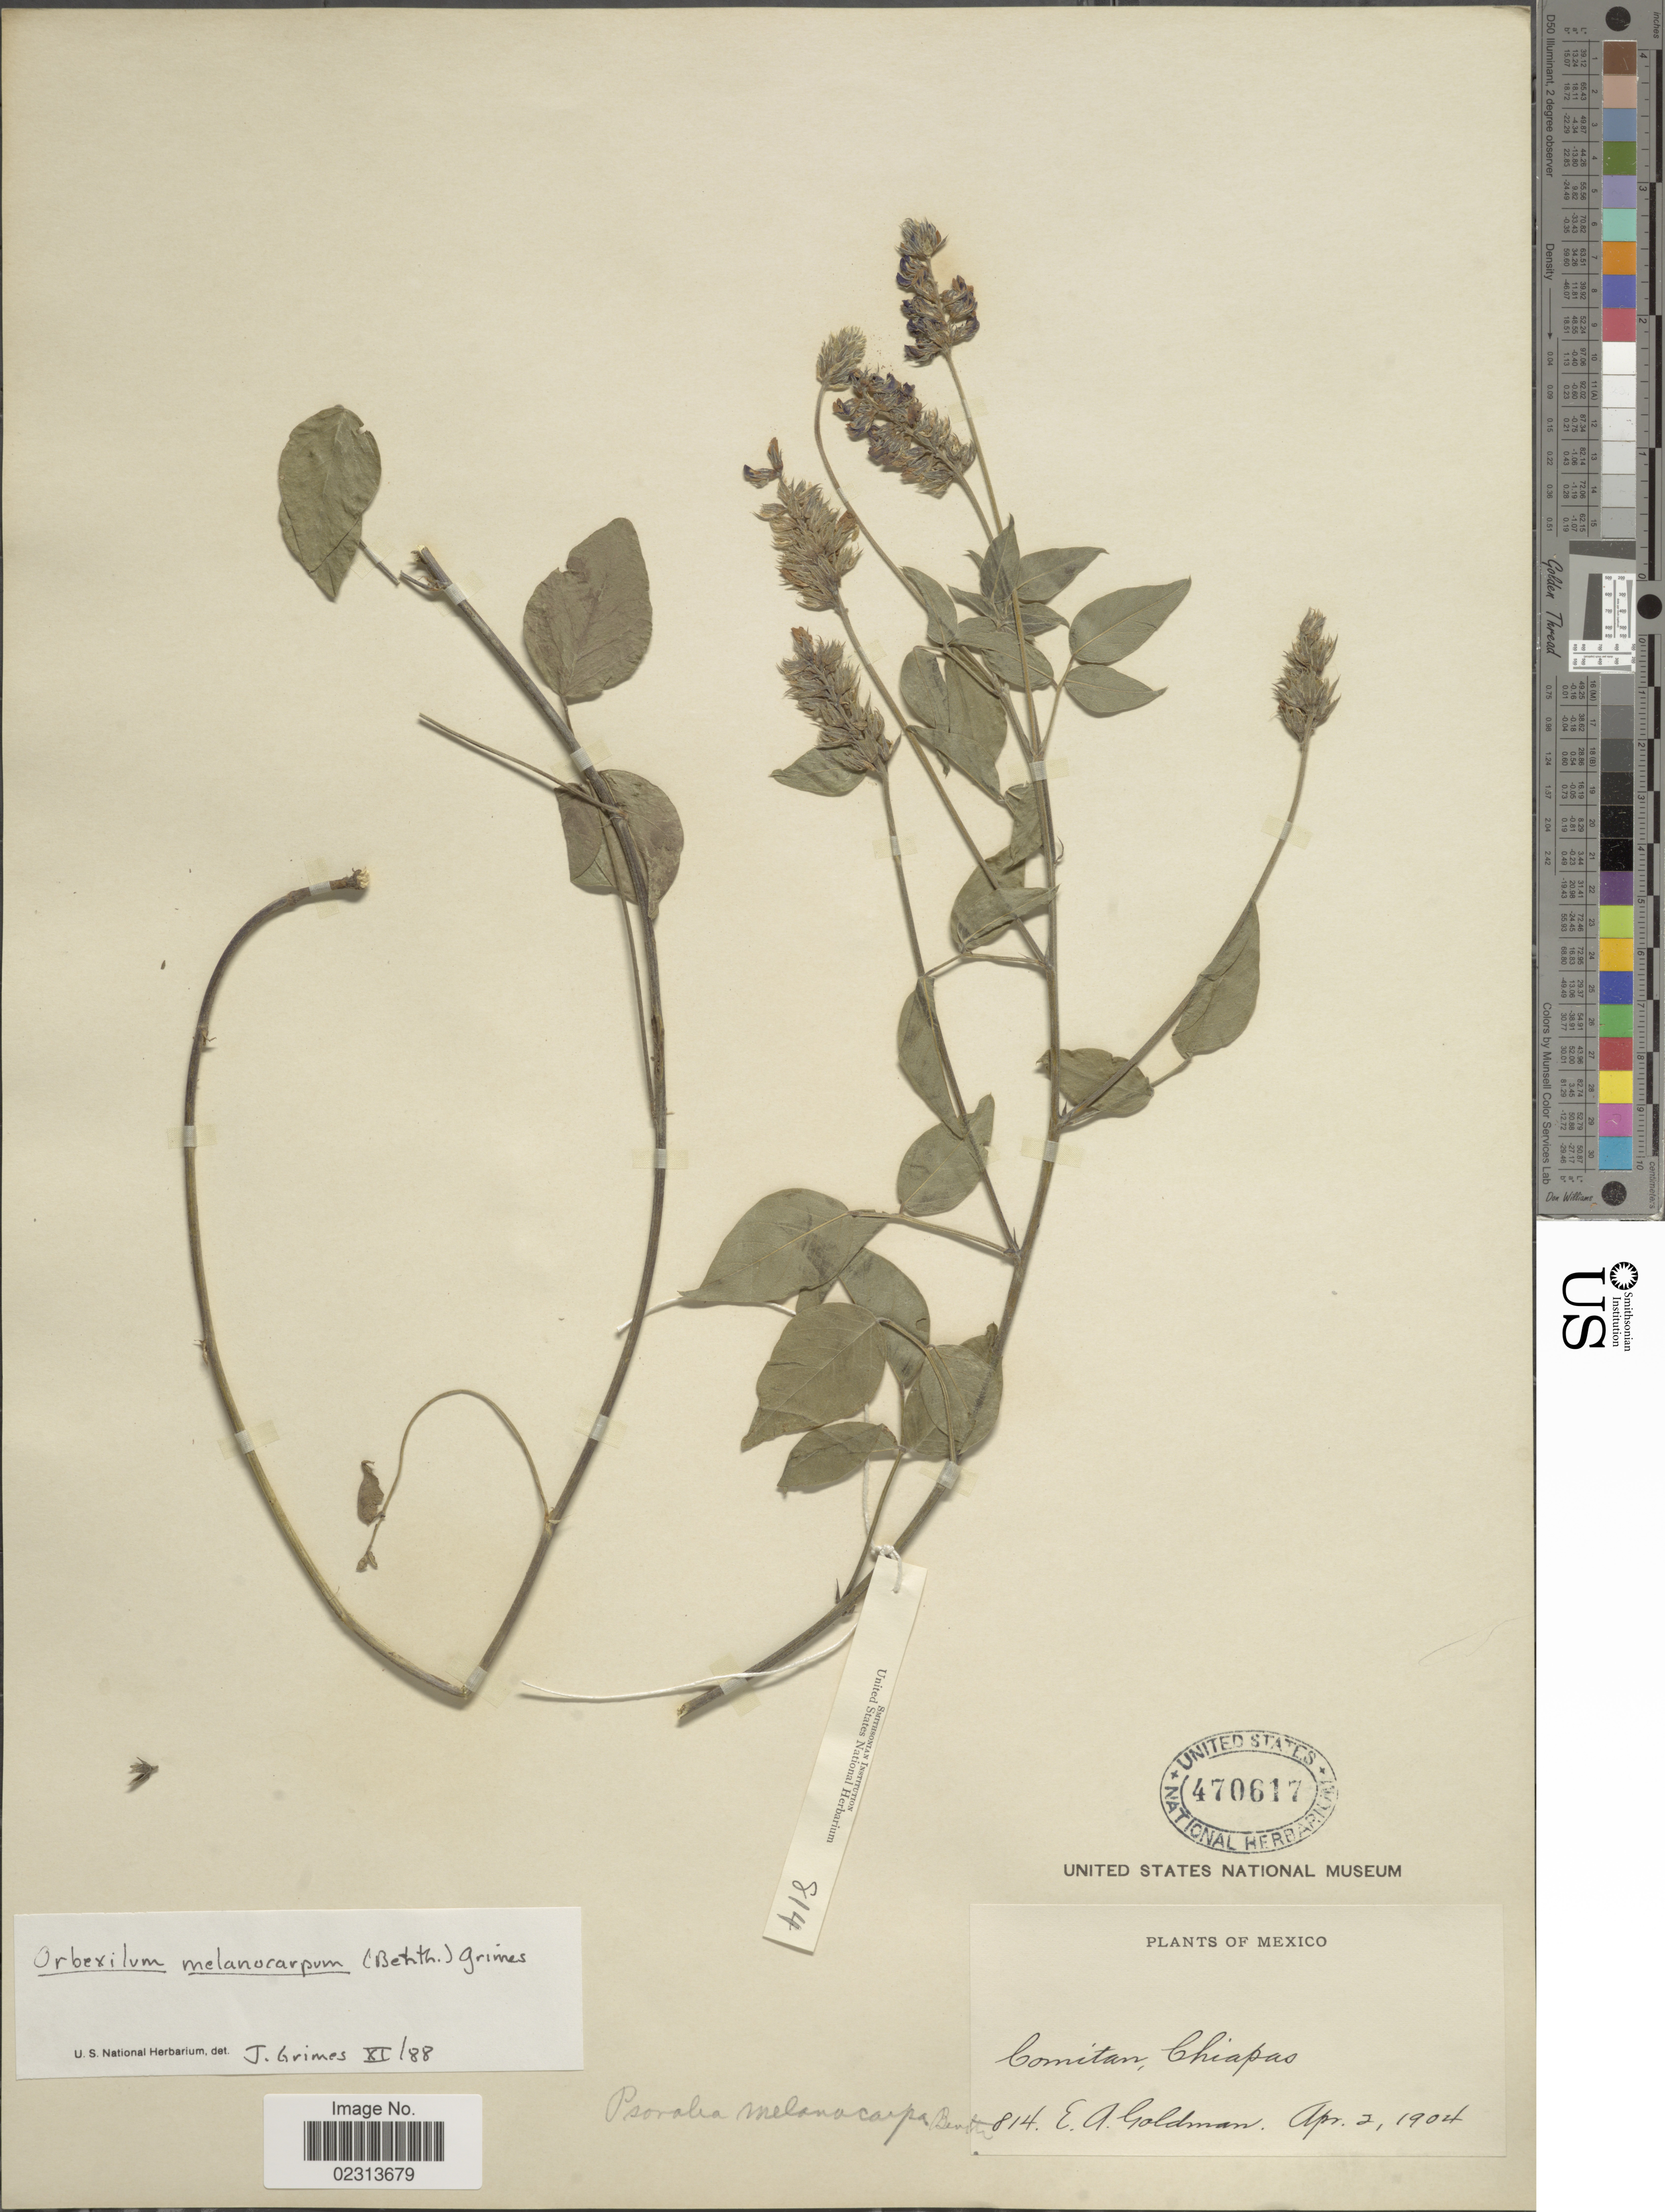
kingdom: Plantae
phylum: Tracheophyta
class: Magnoliopsida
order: Fabales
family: Fabaceae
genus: Orbexilum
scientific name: Orbexilum melanocarpum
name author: (Benth. ex Hemsl.) Rydb.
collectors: E. A. Goldman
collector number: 814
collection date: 1904-04-02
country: Mexico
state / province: Chiapas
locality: Comitan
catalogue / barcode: US 470617